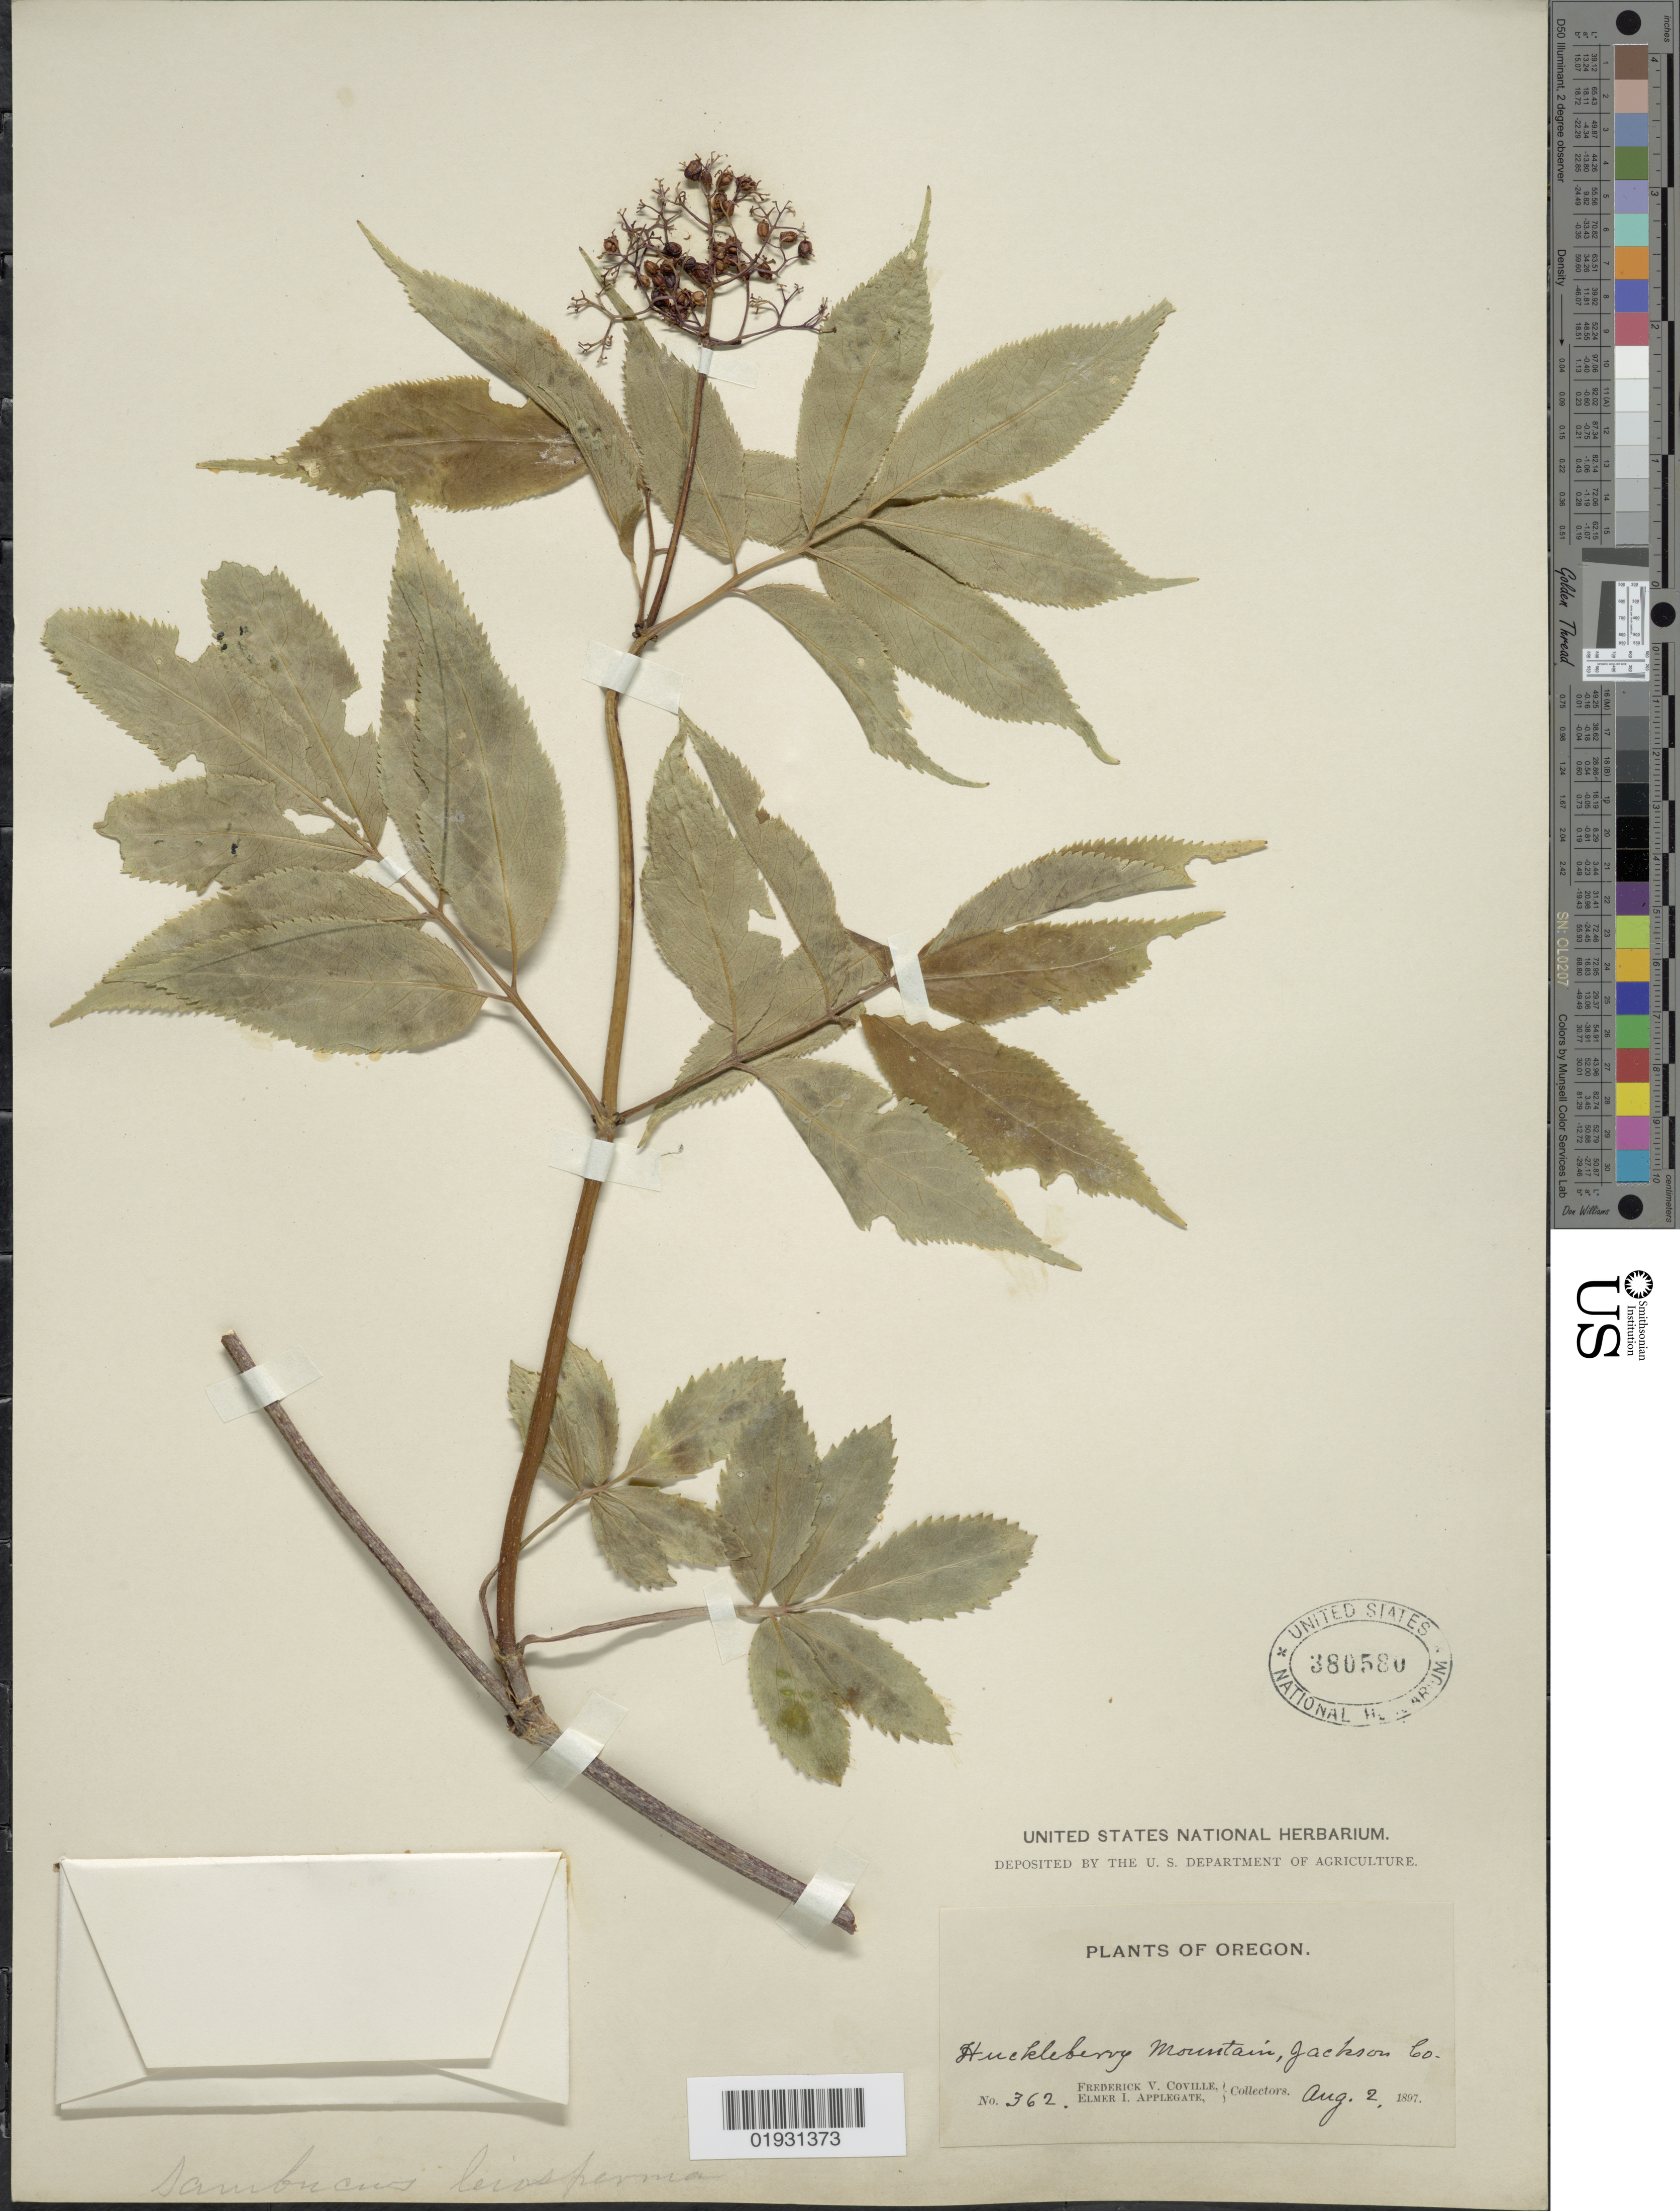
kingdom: Plantae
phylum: Tracheophyta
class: Magnoliopsida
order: Dipsacales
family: Viburnaceae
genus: Sambucus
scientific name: Sambucus racemosa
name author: L.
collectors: F. V. Coville & E. I. Applegate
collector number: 362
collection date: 1897-08-02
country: United States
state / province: Oregon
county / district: Jackson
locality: Huckleberry Mountain, Jackson Co.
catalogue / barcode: US 380580